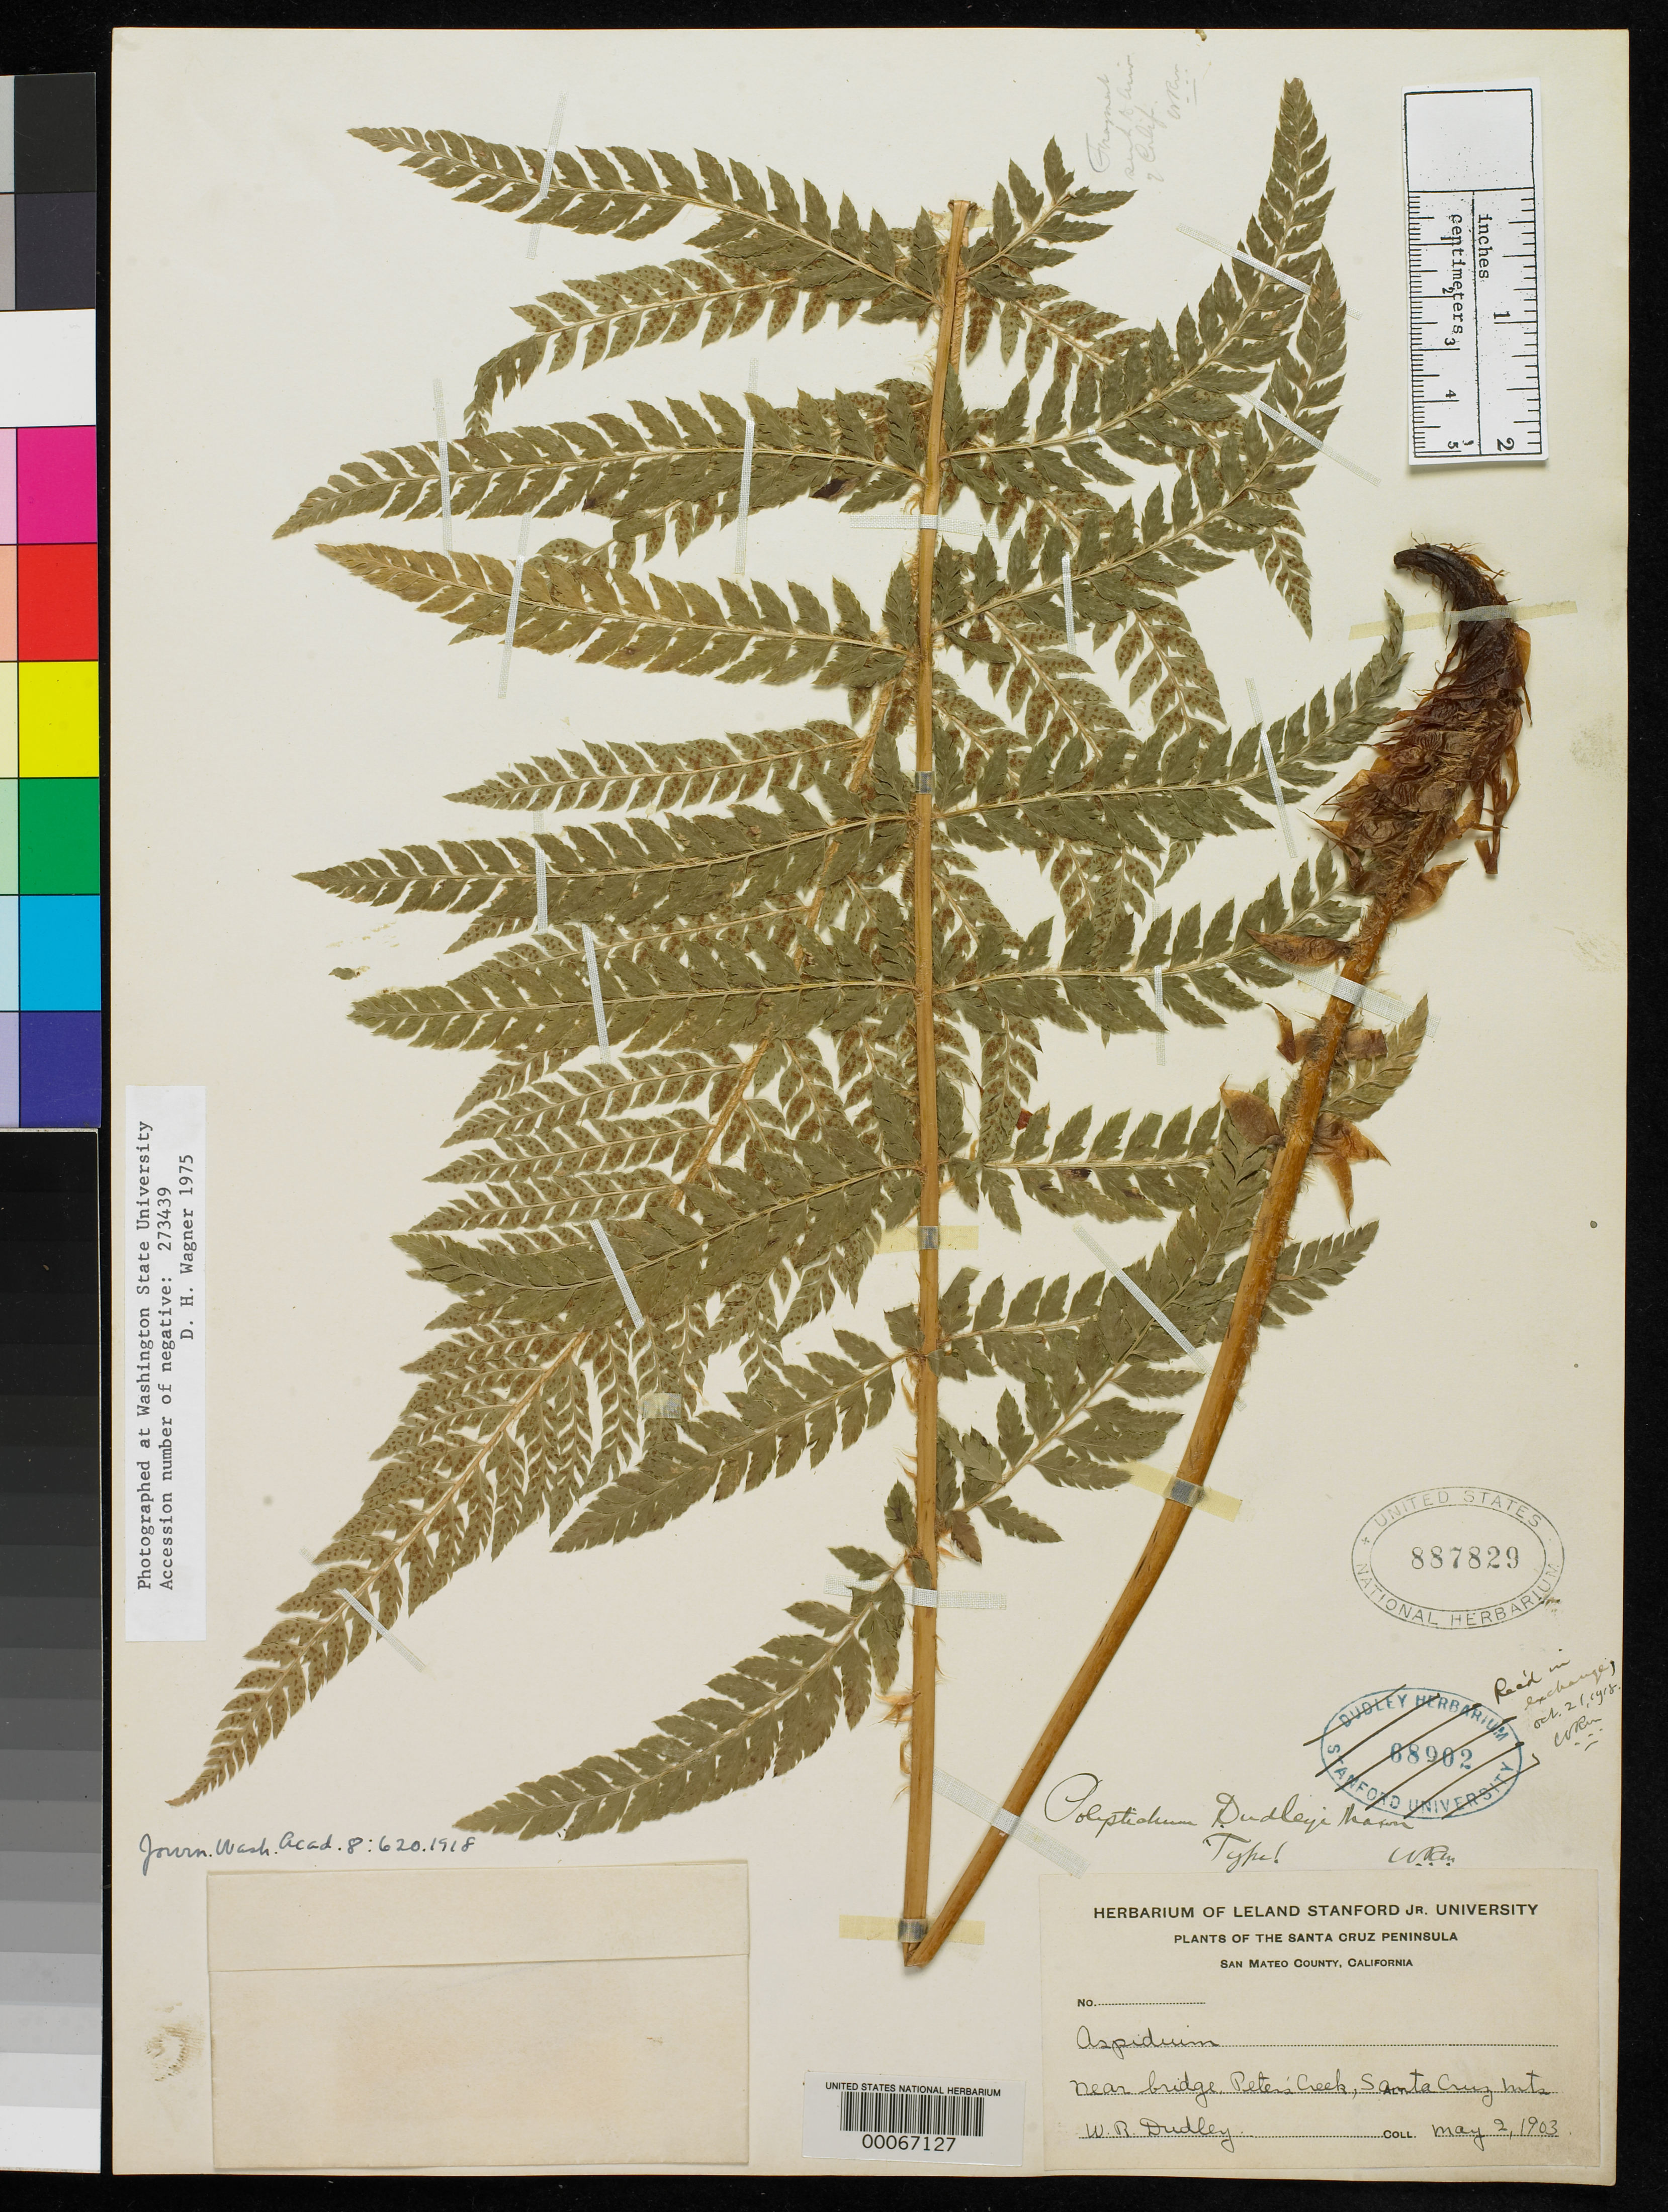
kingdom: Plantae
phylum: Tracheophyta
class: Polypodiopsida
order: Polypodiales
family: Dryopteridaceae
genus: Polystichum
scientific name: Polystichum dudleyi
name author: Maxon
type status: Holotype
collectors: W. Dudley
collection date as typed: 02 May 1903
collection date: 1903-05-02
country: United States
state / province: California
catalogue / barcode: US 887829